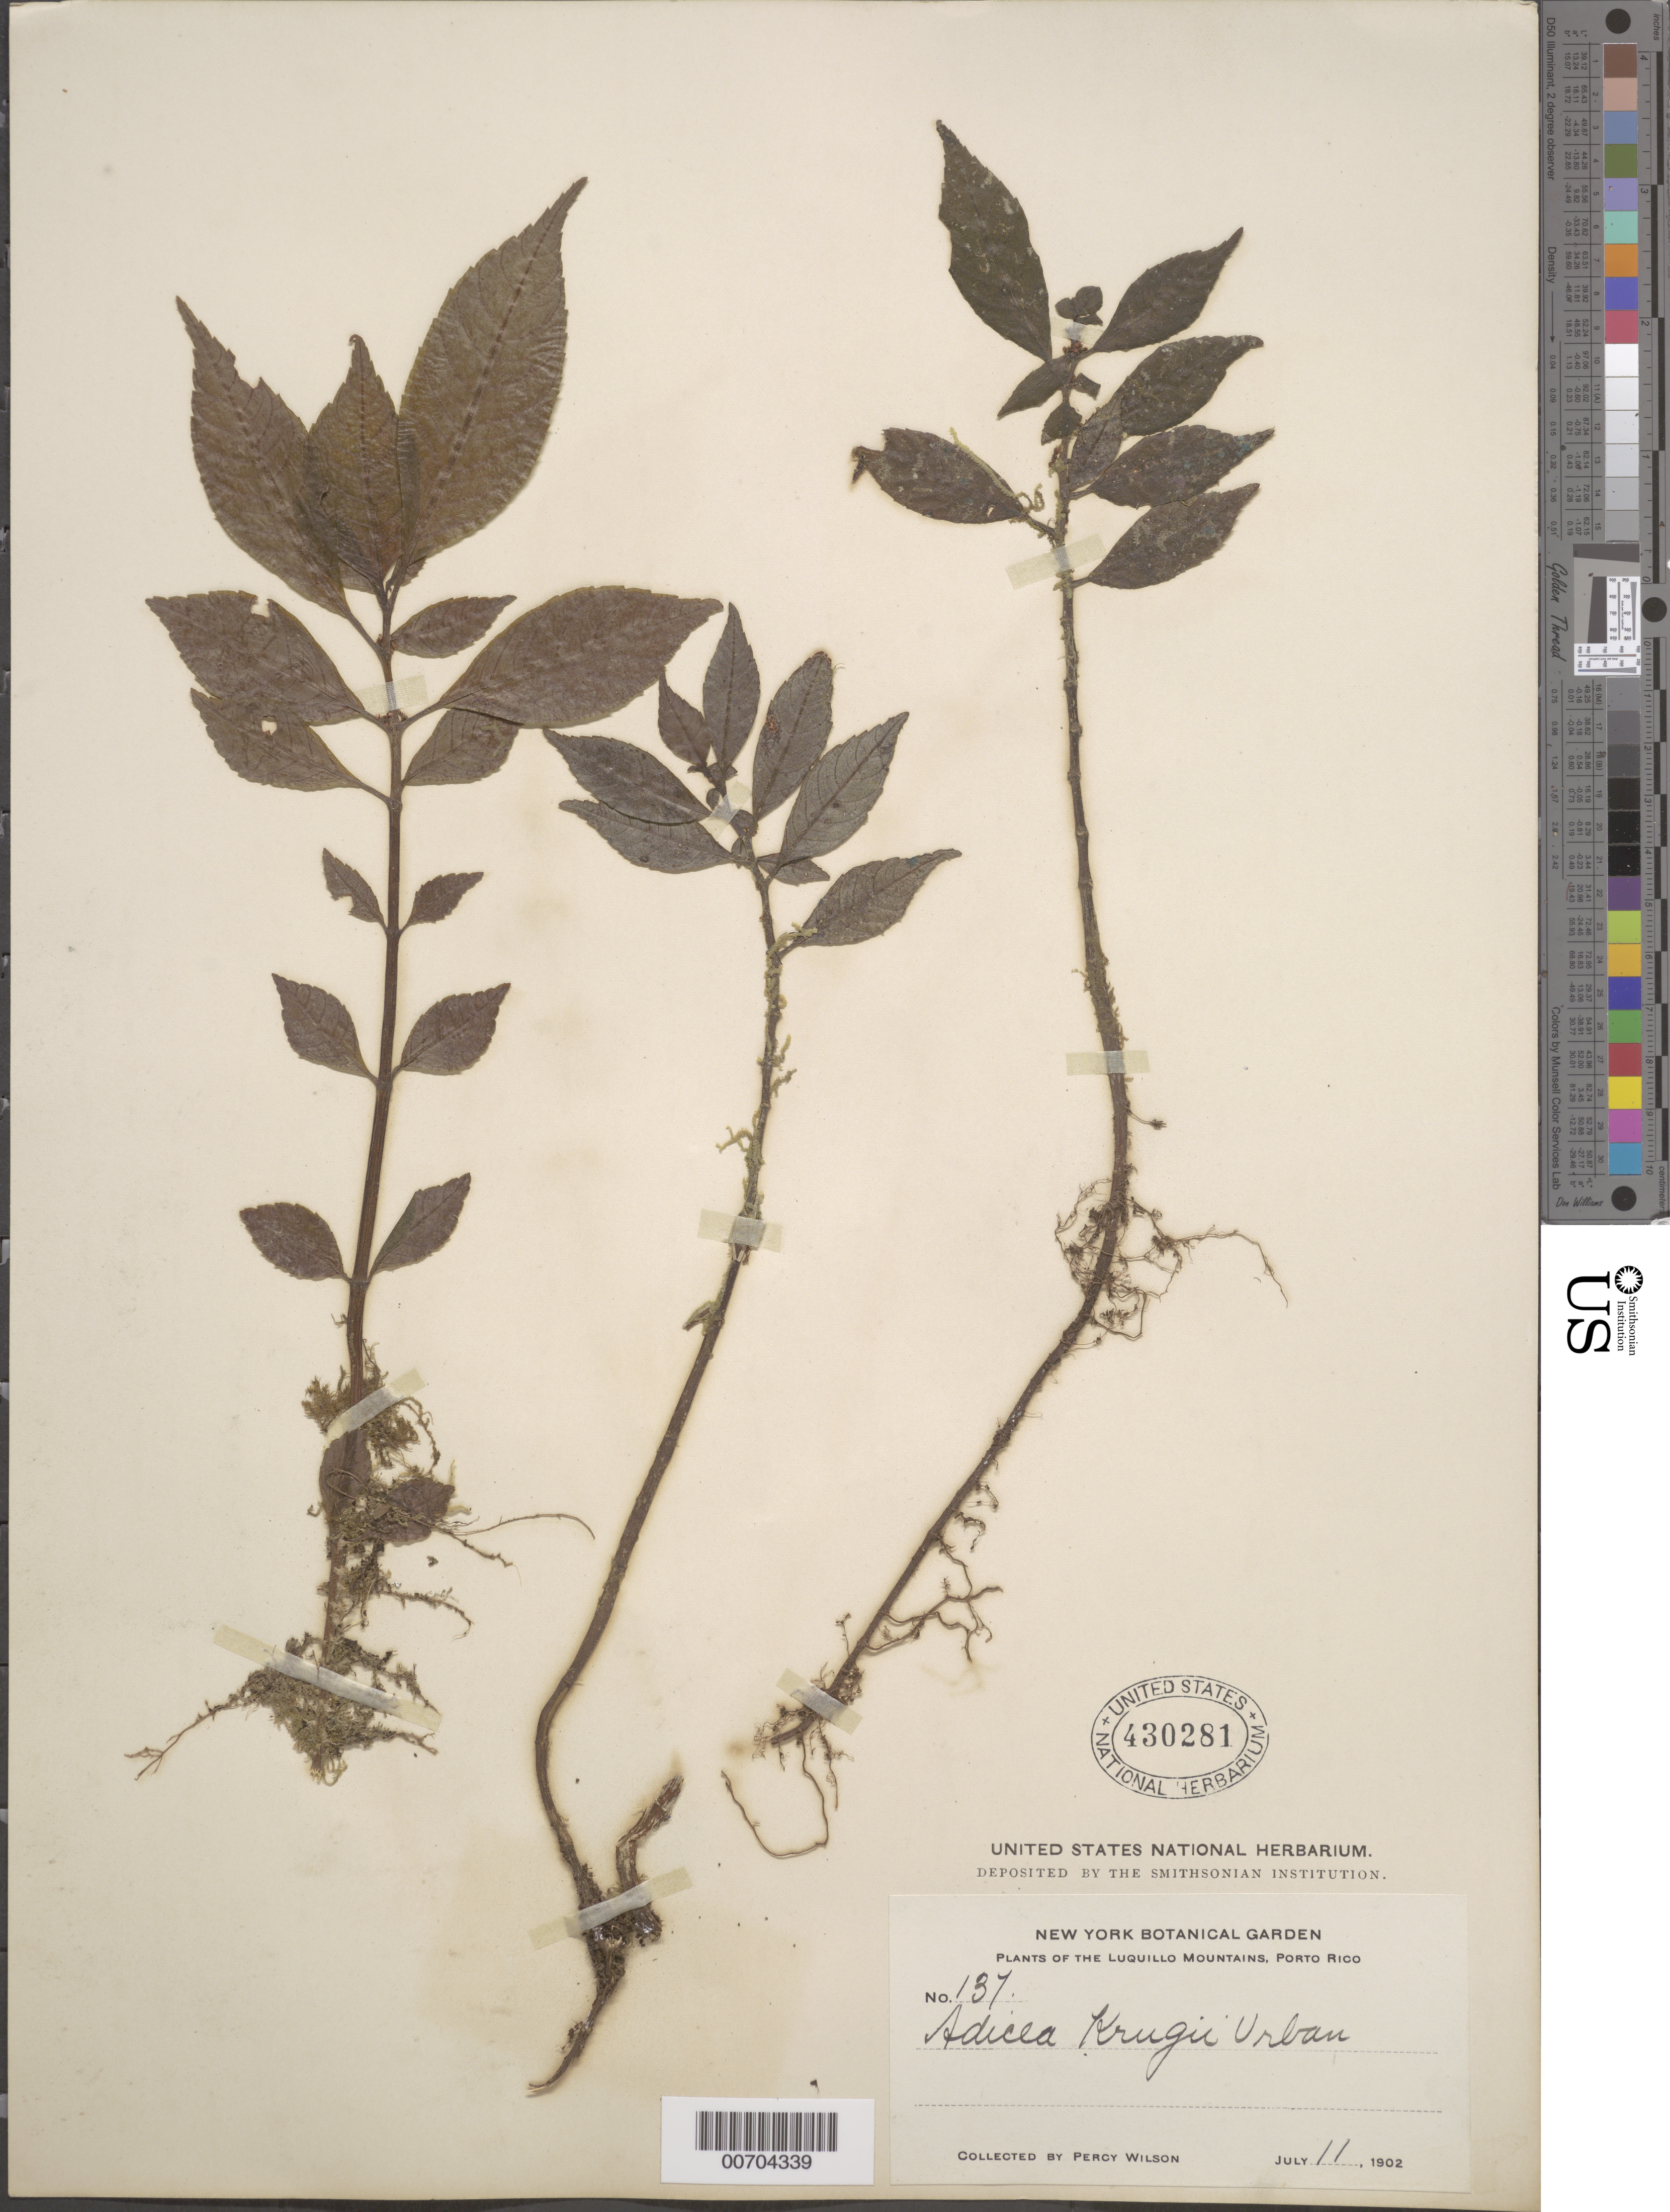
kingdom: Plantae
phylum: Tracheophyta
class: Magnoliopsida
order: Rosales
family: Urticaceae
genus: Pilea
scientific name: Pilea krugii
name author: Urb.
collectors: P. Wilson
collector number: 137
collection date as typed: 11 Jul 1902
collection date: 1902-07-11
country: Puerto Rico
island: Greater Antilles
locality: Luquillo Mts.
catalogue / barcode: US 430281